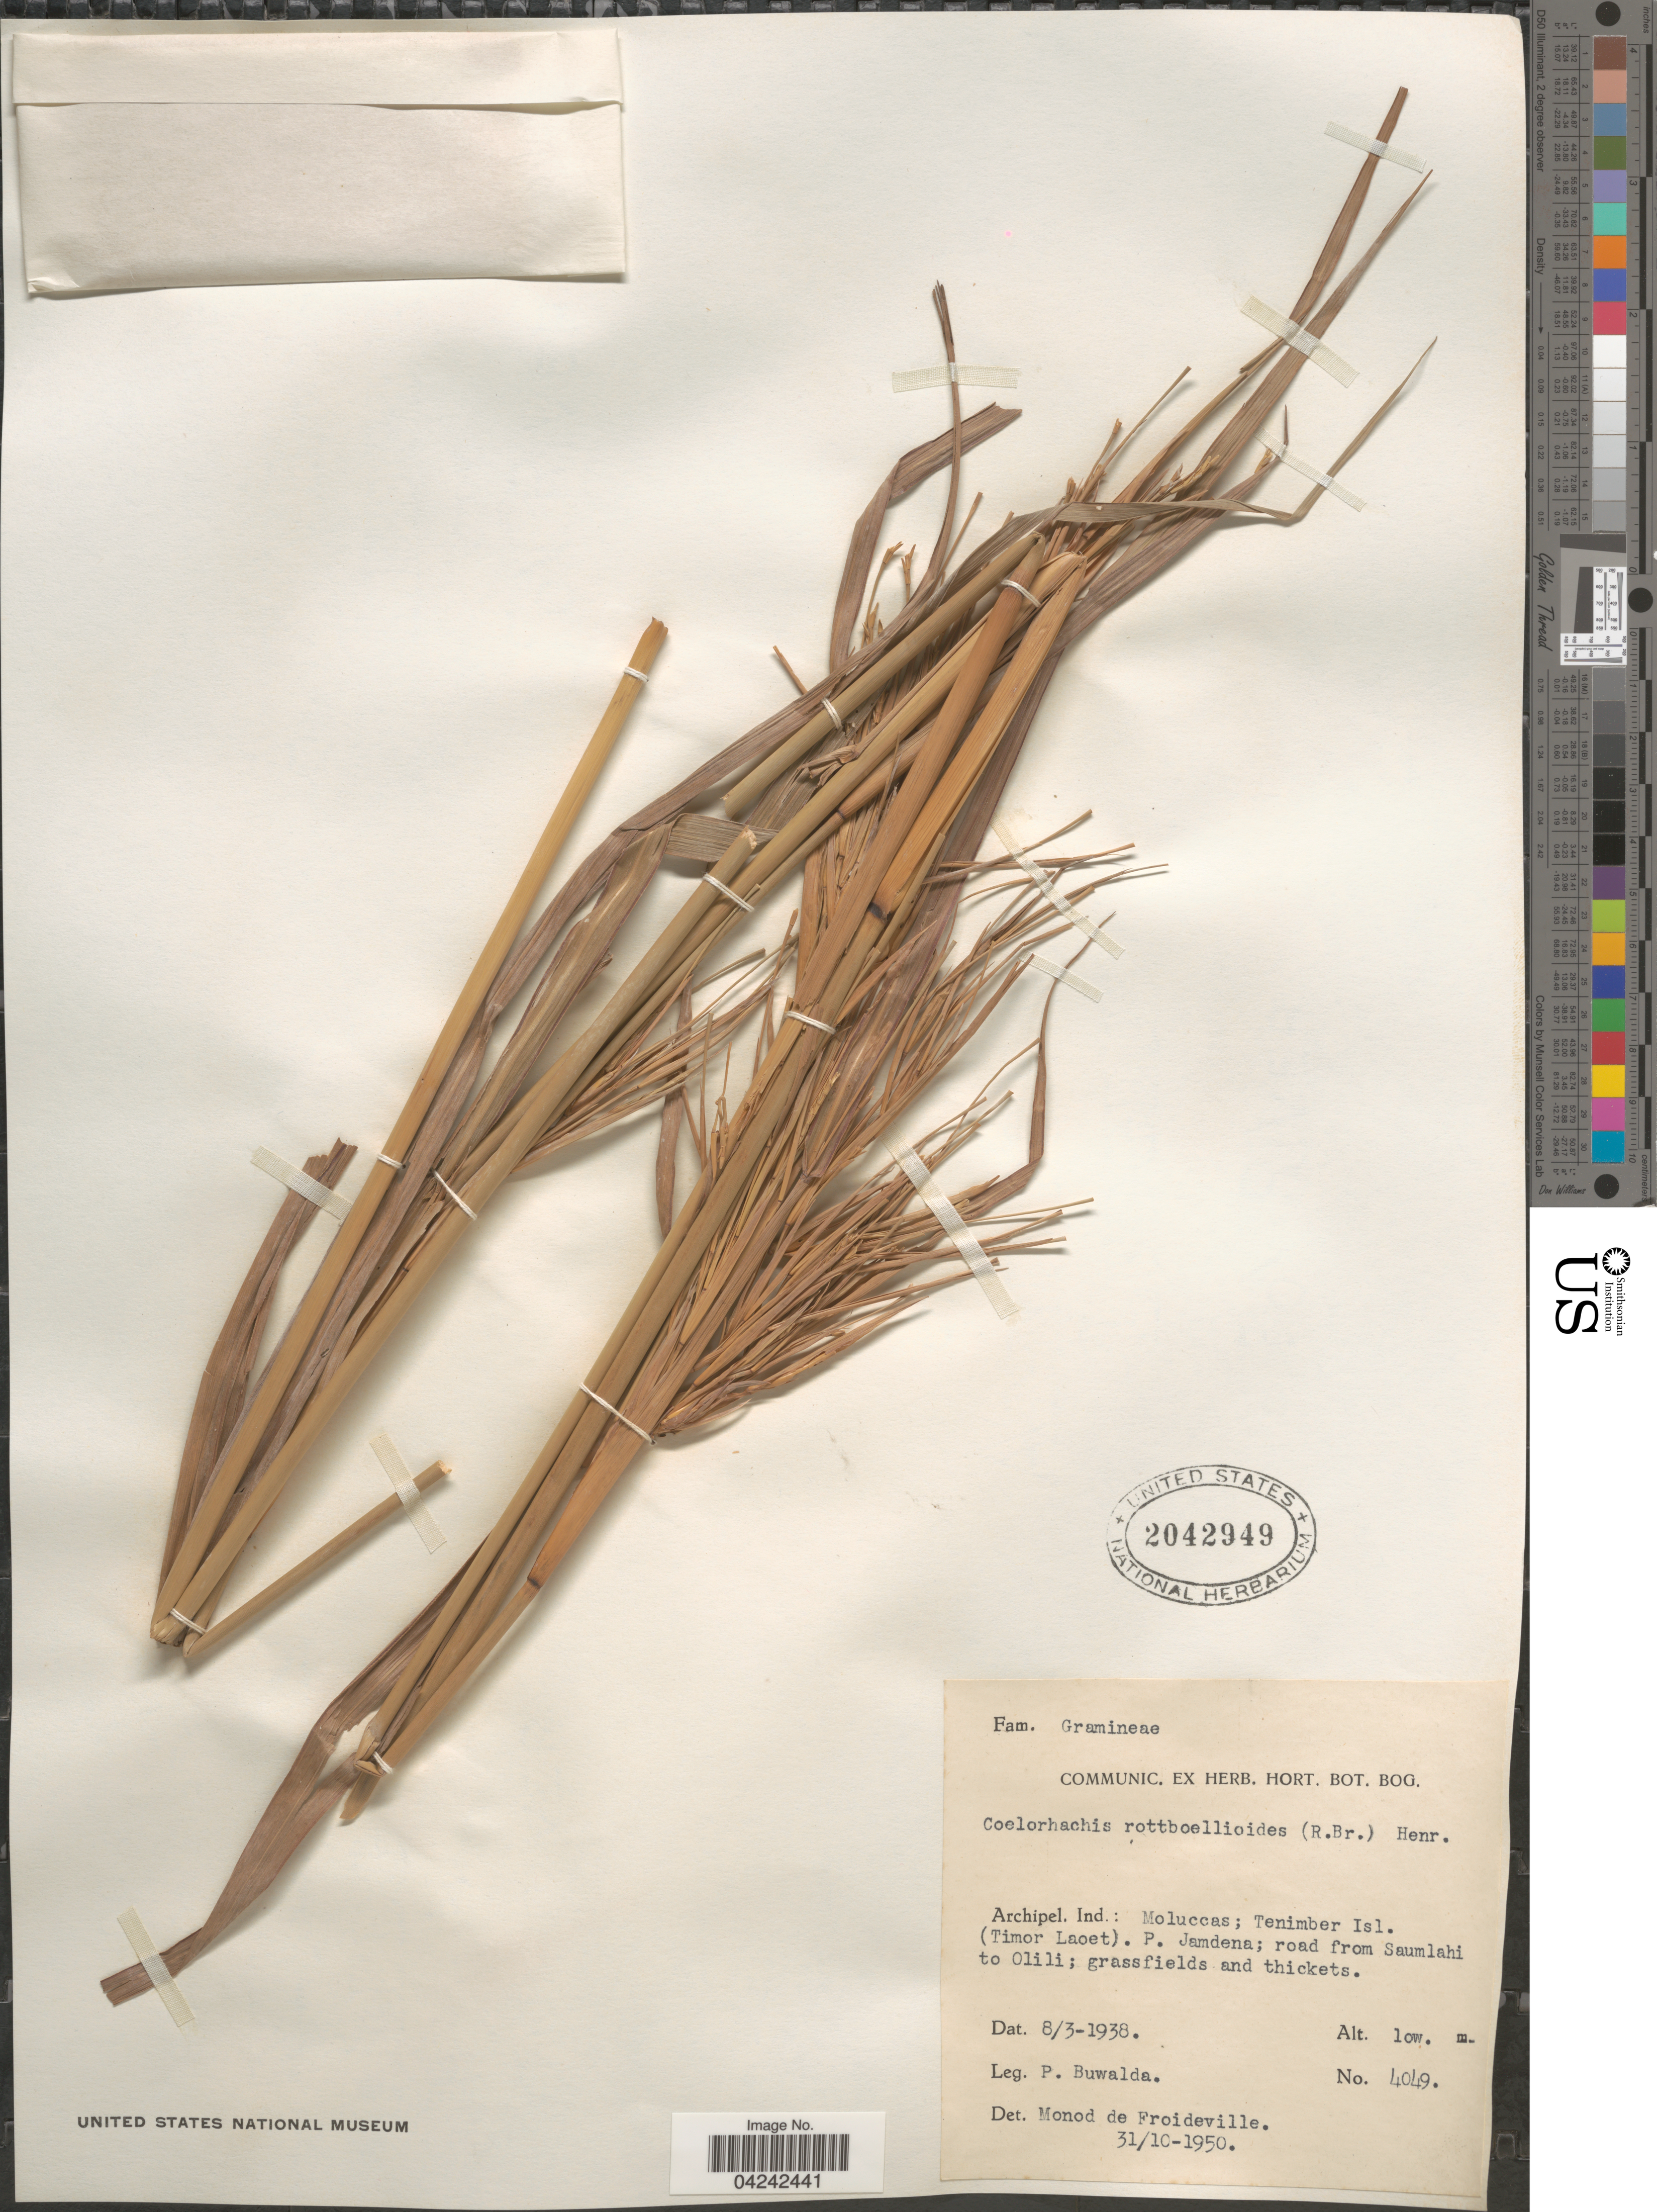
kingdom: Plantae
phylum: Tracheophyta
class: Liliopsida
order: Poales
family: Poaceae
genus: Rottboellia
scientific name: Rottboellia glandulosa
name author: Trin.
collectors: P. Buwalda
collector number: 4049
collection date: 1938-03-08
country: Indonesia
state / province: Maluku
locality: Archipel. Ind.: Moluccas; Tenimber Isl. (Timor Laoet). P. Jamdena; road from Saumlahi to Olili.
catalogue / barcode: US 2042949